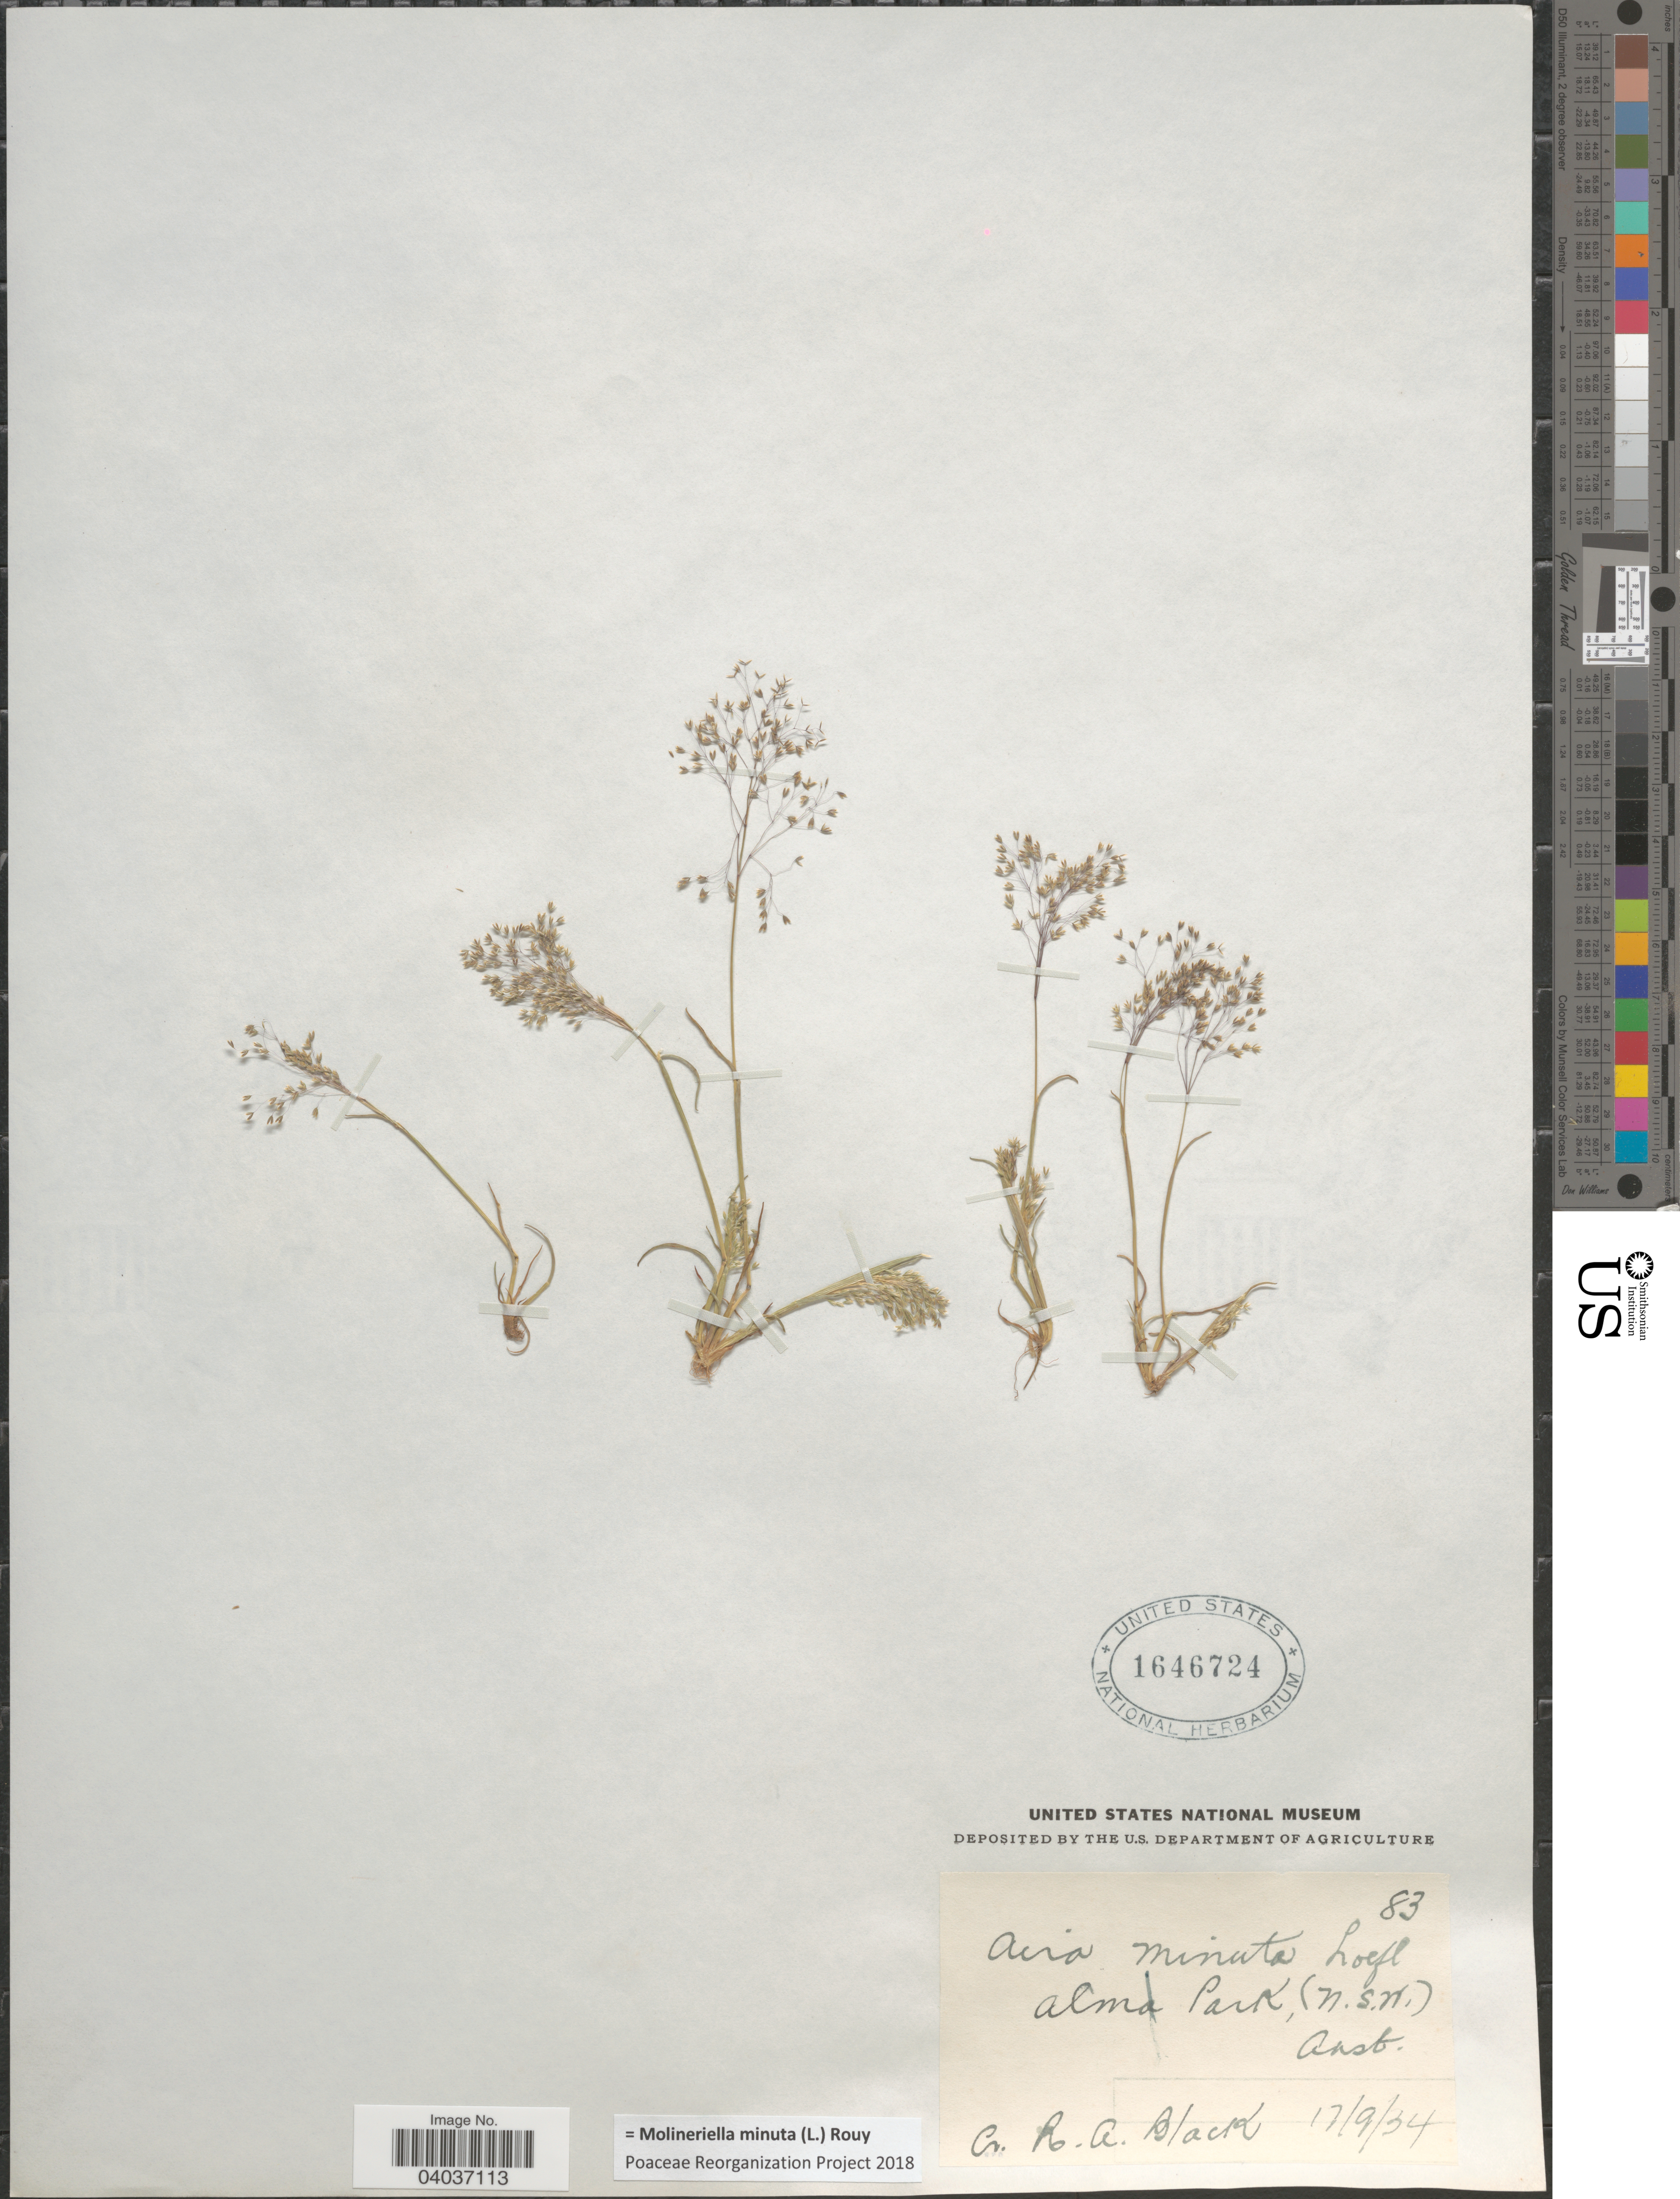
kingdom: Plantae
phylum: Tracheophyta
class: Liliopsida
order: Poales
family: Poaceae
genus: Molineriella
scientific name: Molineriella minuta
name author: (L.) Rouy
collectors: R. A. Black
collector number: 83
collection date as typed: Transcribed d/m/y: 17/9/34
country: Australia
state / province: New South Wales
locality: Alma Park.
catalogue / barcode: US 1646724